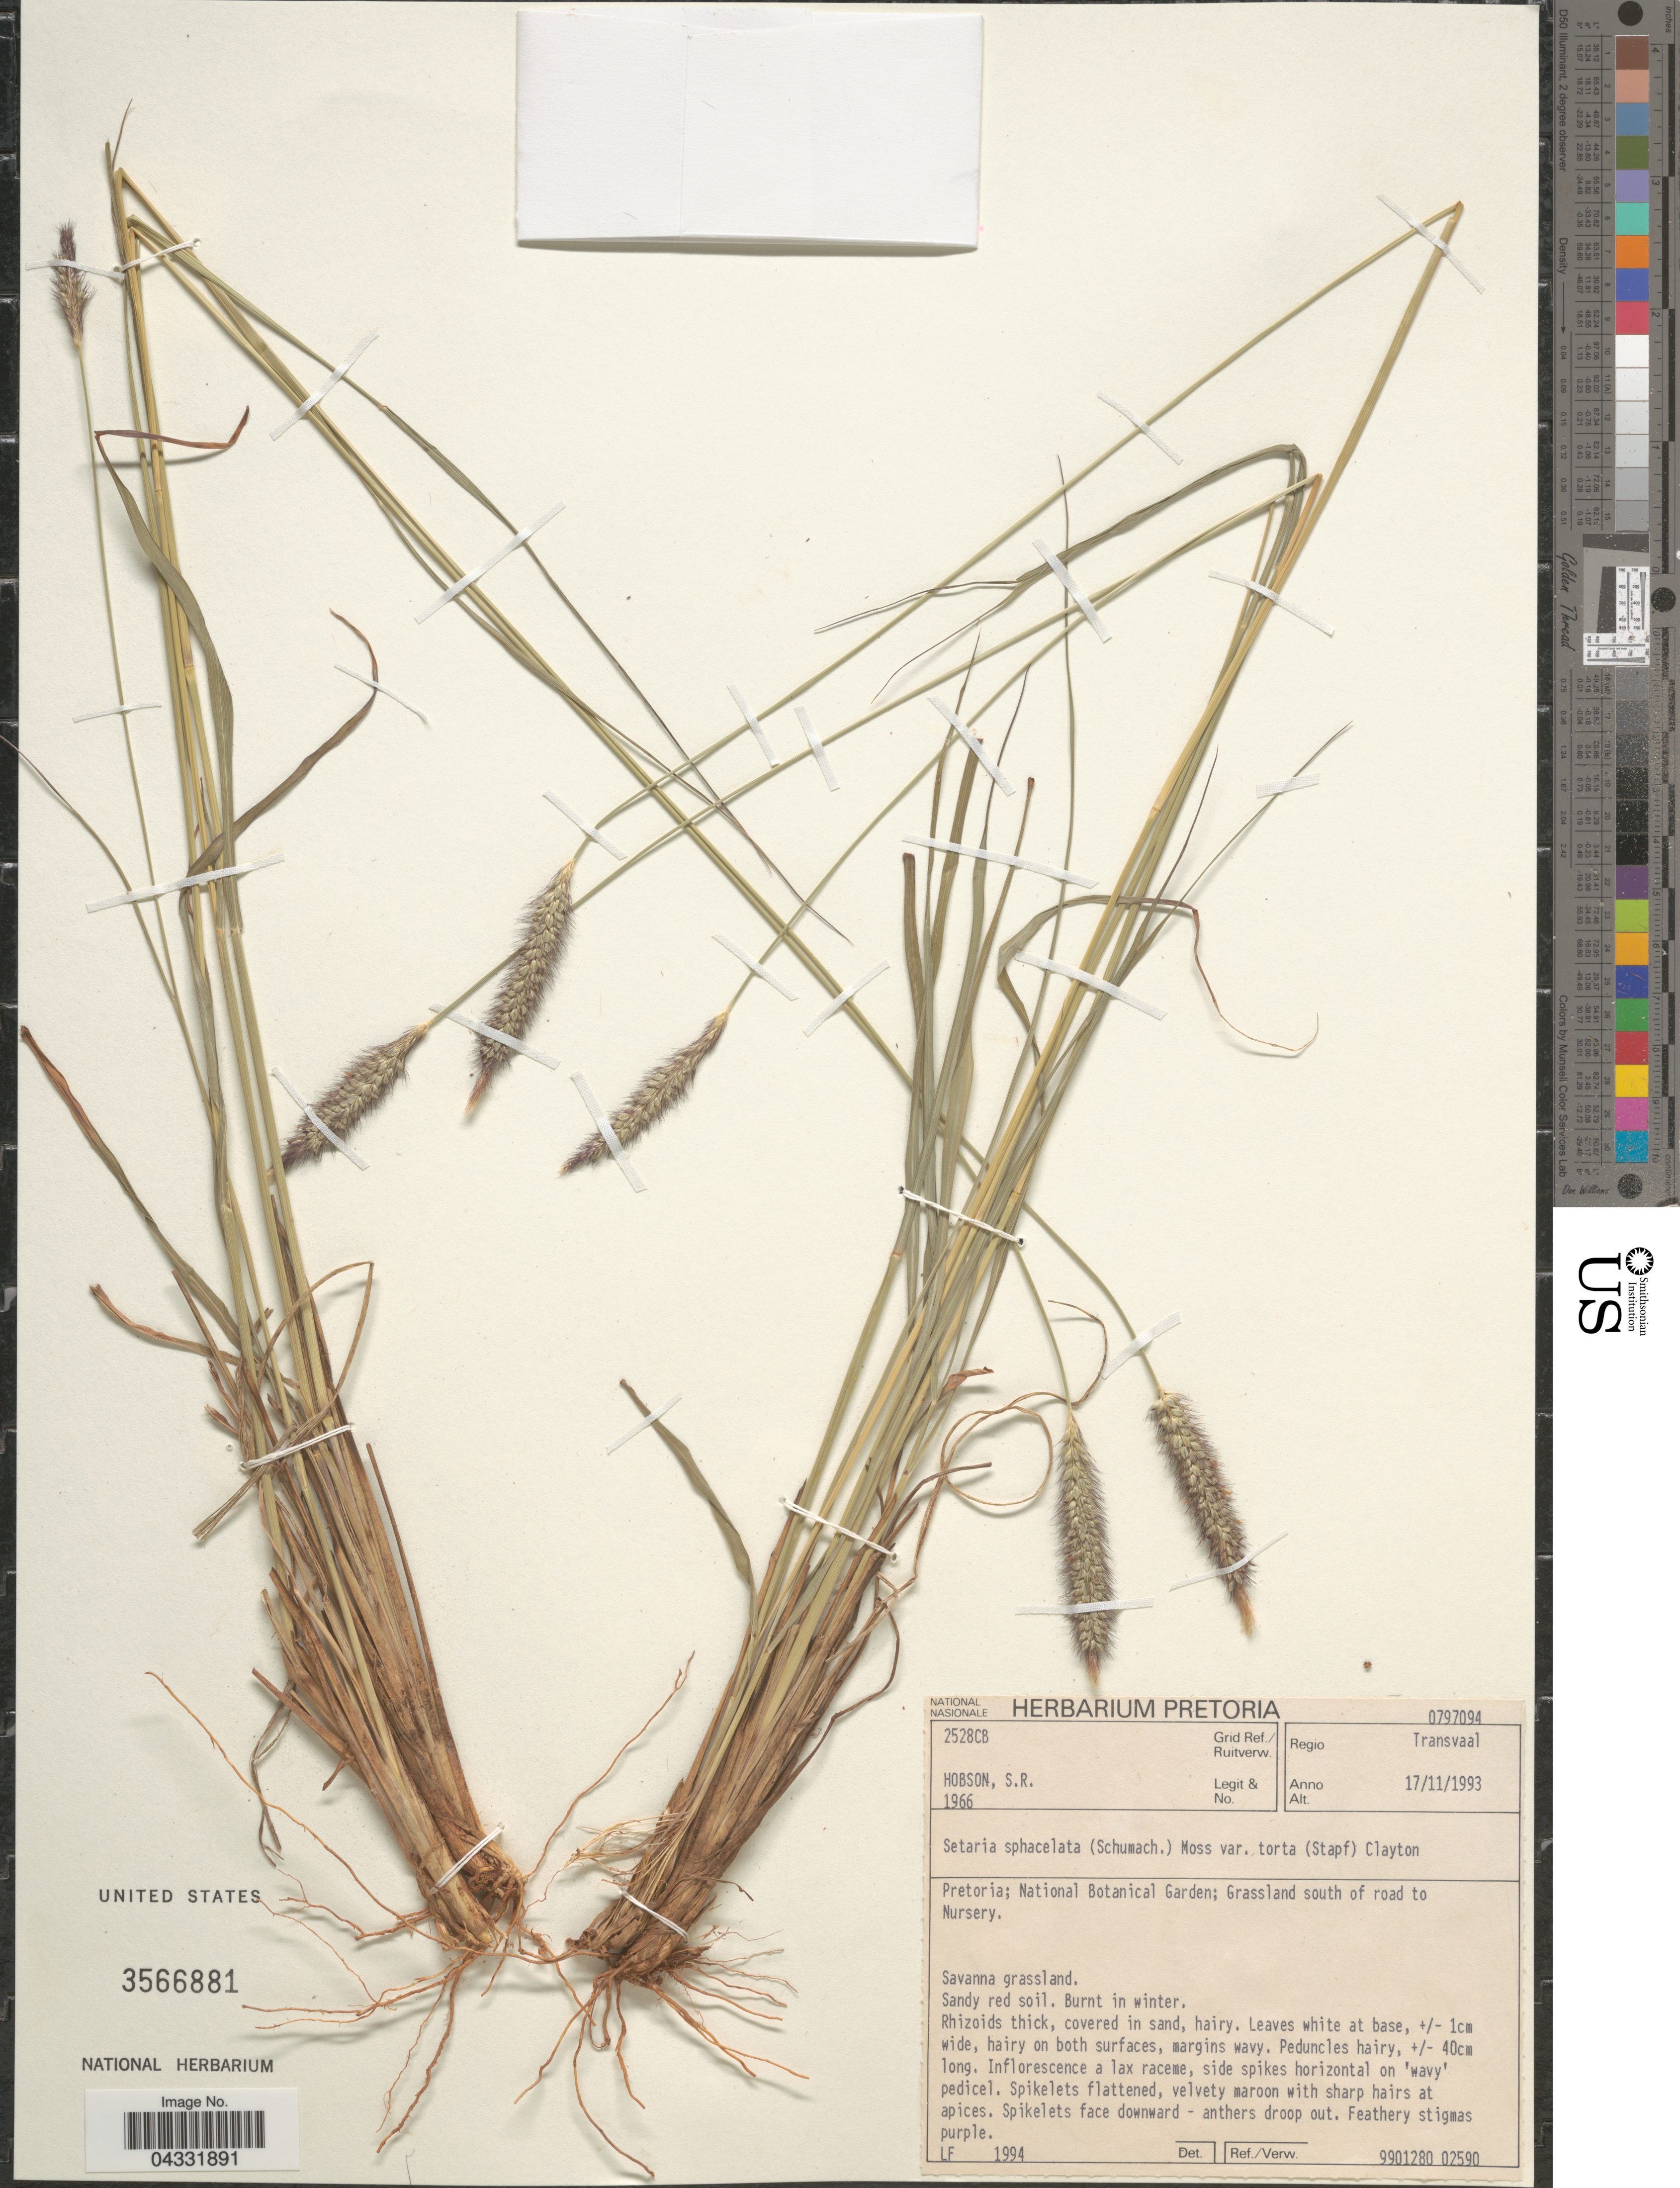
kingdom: Plantae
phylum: Tracheophyta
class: Liliopsida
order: Poales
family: Poaceae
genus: Setaria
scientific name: Setaria sphacelata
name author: (Schumach.) Stapf & Hubb. ex Moss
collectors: S. Hobson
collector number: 1966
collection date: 1993-11-17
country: South Africa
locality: Grid Ref./ Ruitverw. 2528CB. Regio Transvaal. Pretoria; National Botanical Garden; Grassland south of road to Nursery.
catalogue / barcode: US 3566881